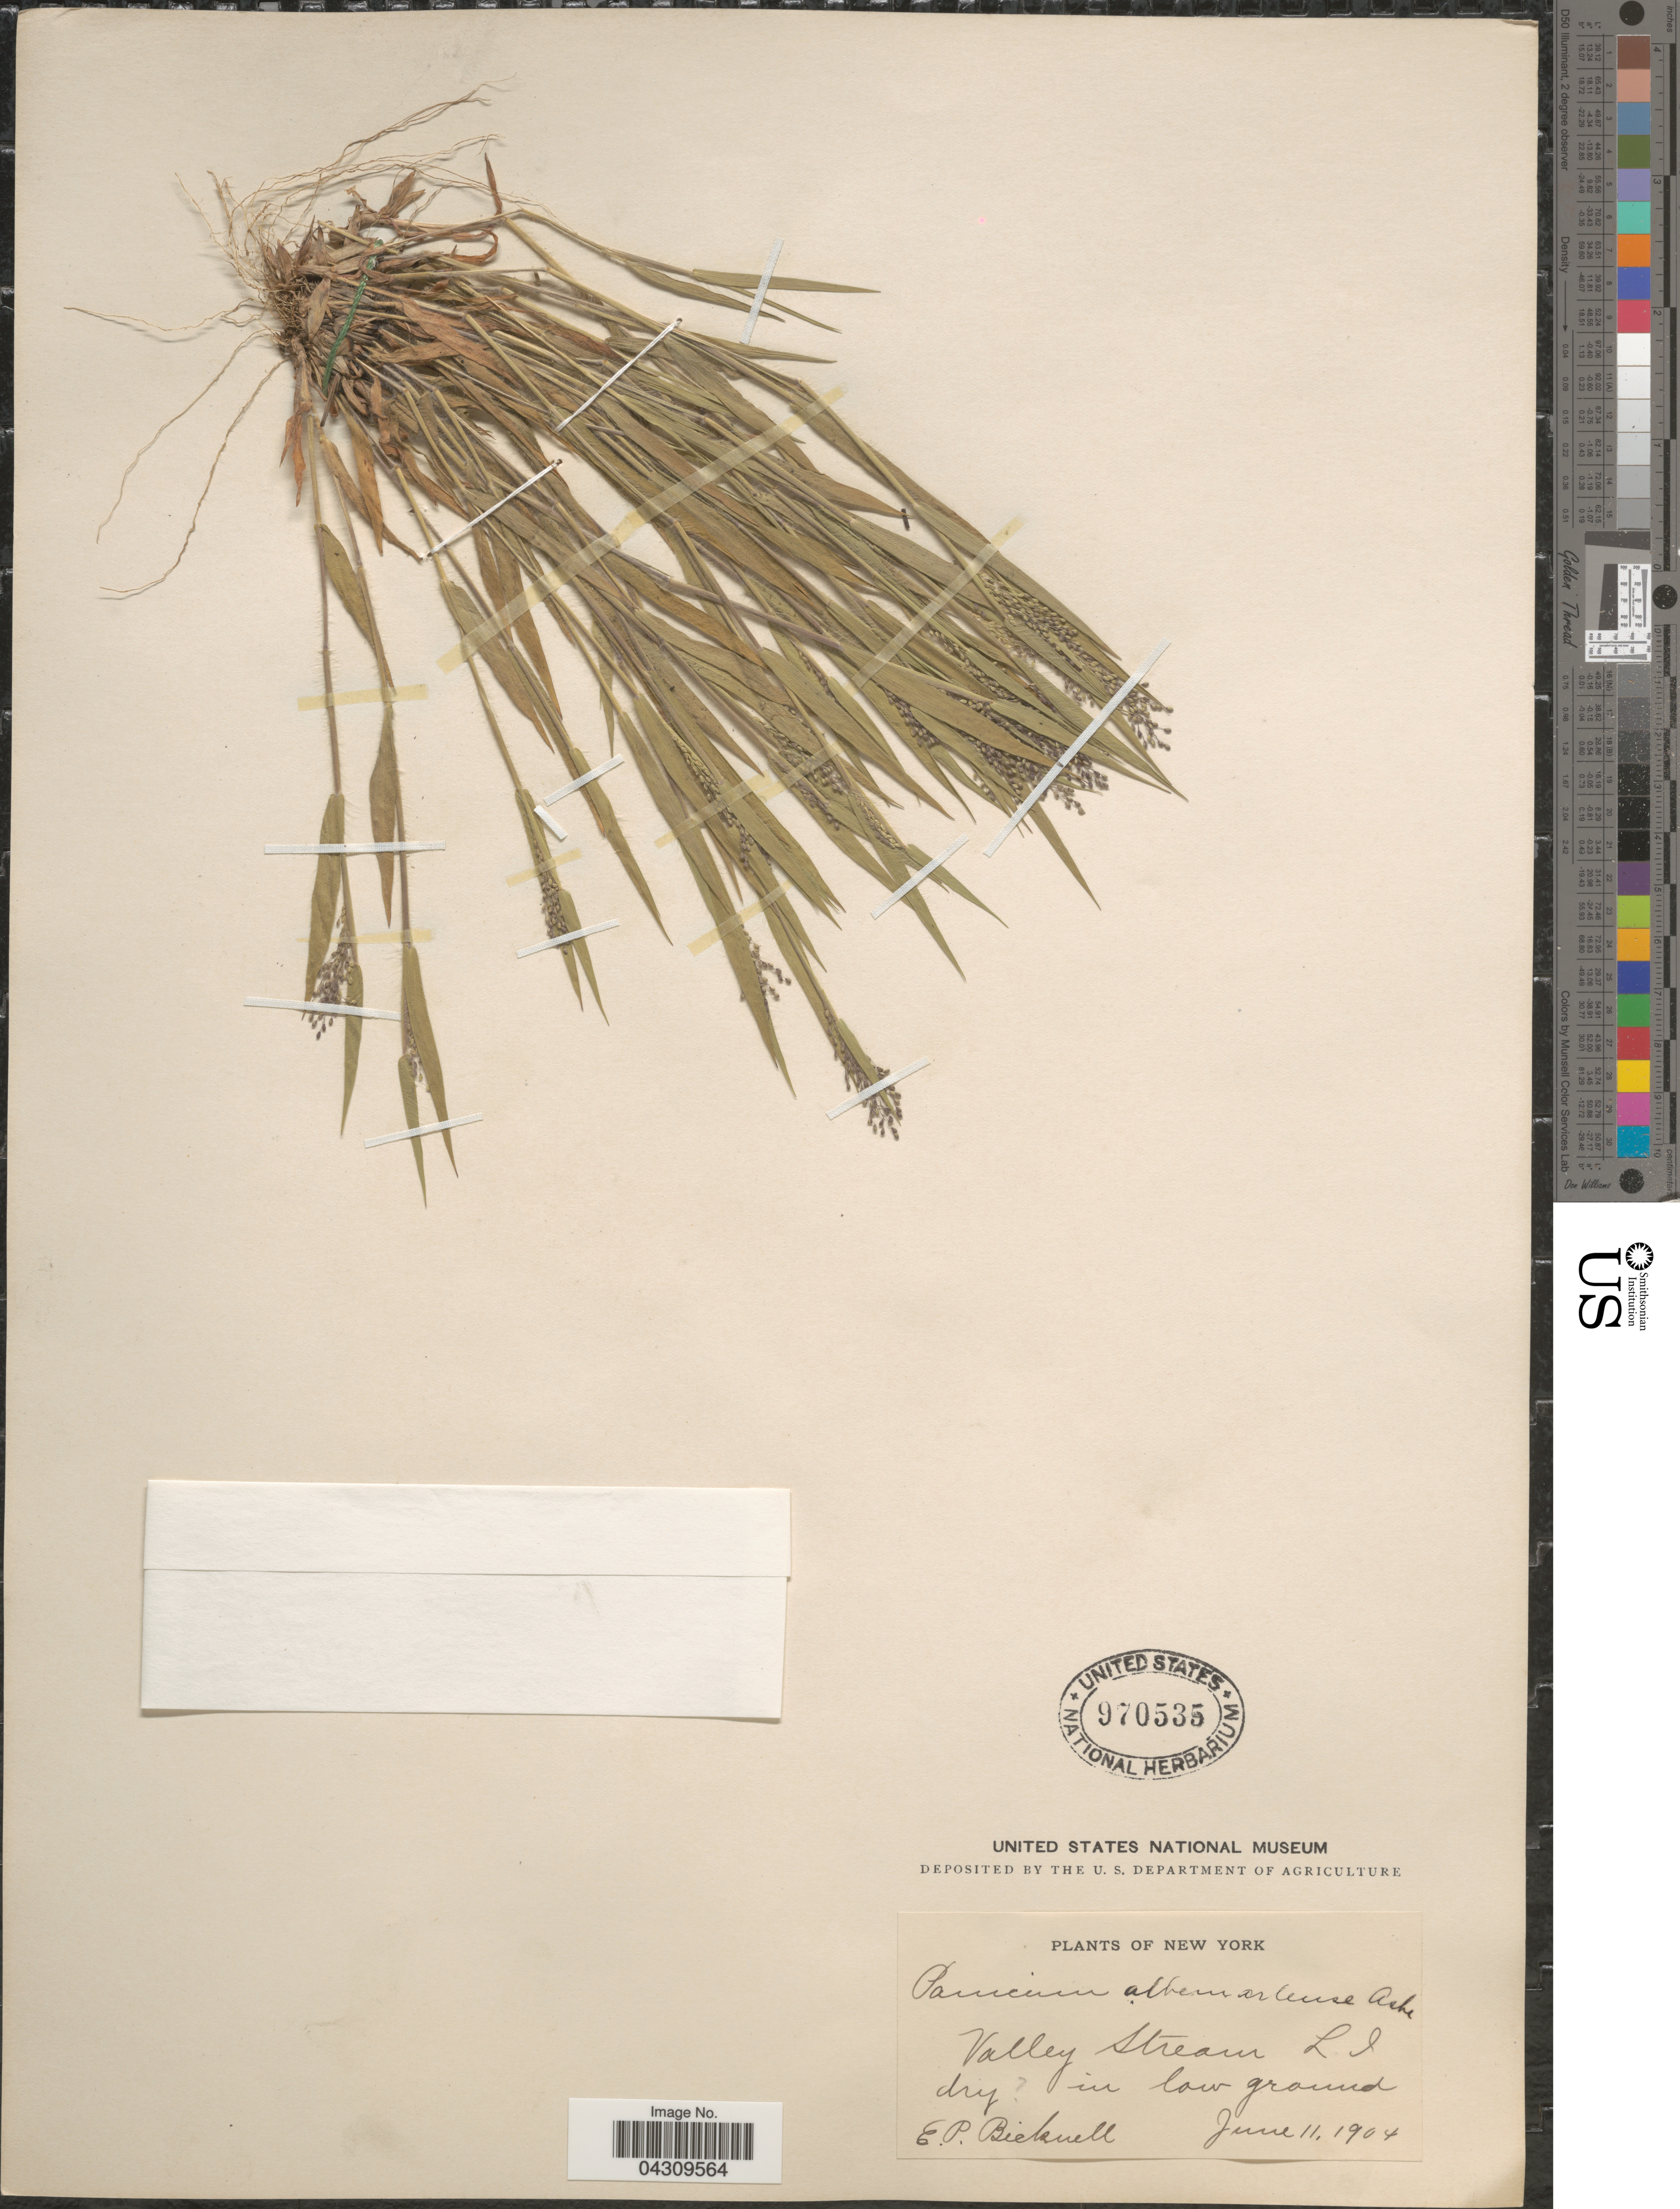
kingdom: Plantae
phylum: Tracheophyta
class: Liliopsida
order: Poales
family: Poaceae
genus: Dichanthelium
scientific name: Dichanthelium acuminatum var. acuminatum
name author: (Sw.) Gould & C.A. Clark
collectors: E. P. Bicknell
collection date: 1904-06-11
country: United States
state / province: New York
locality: Valley Stream L I.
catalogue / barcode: US 970535